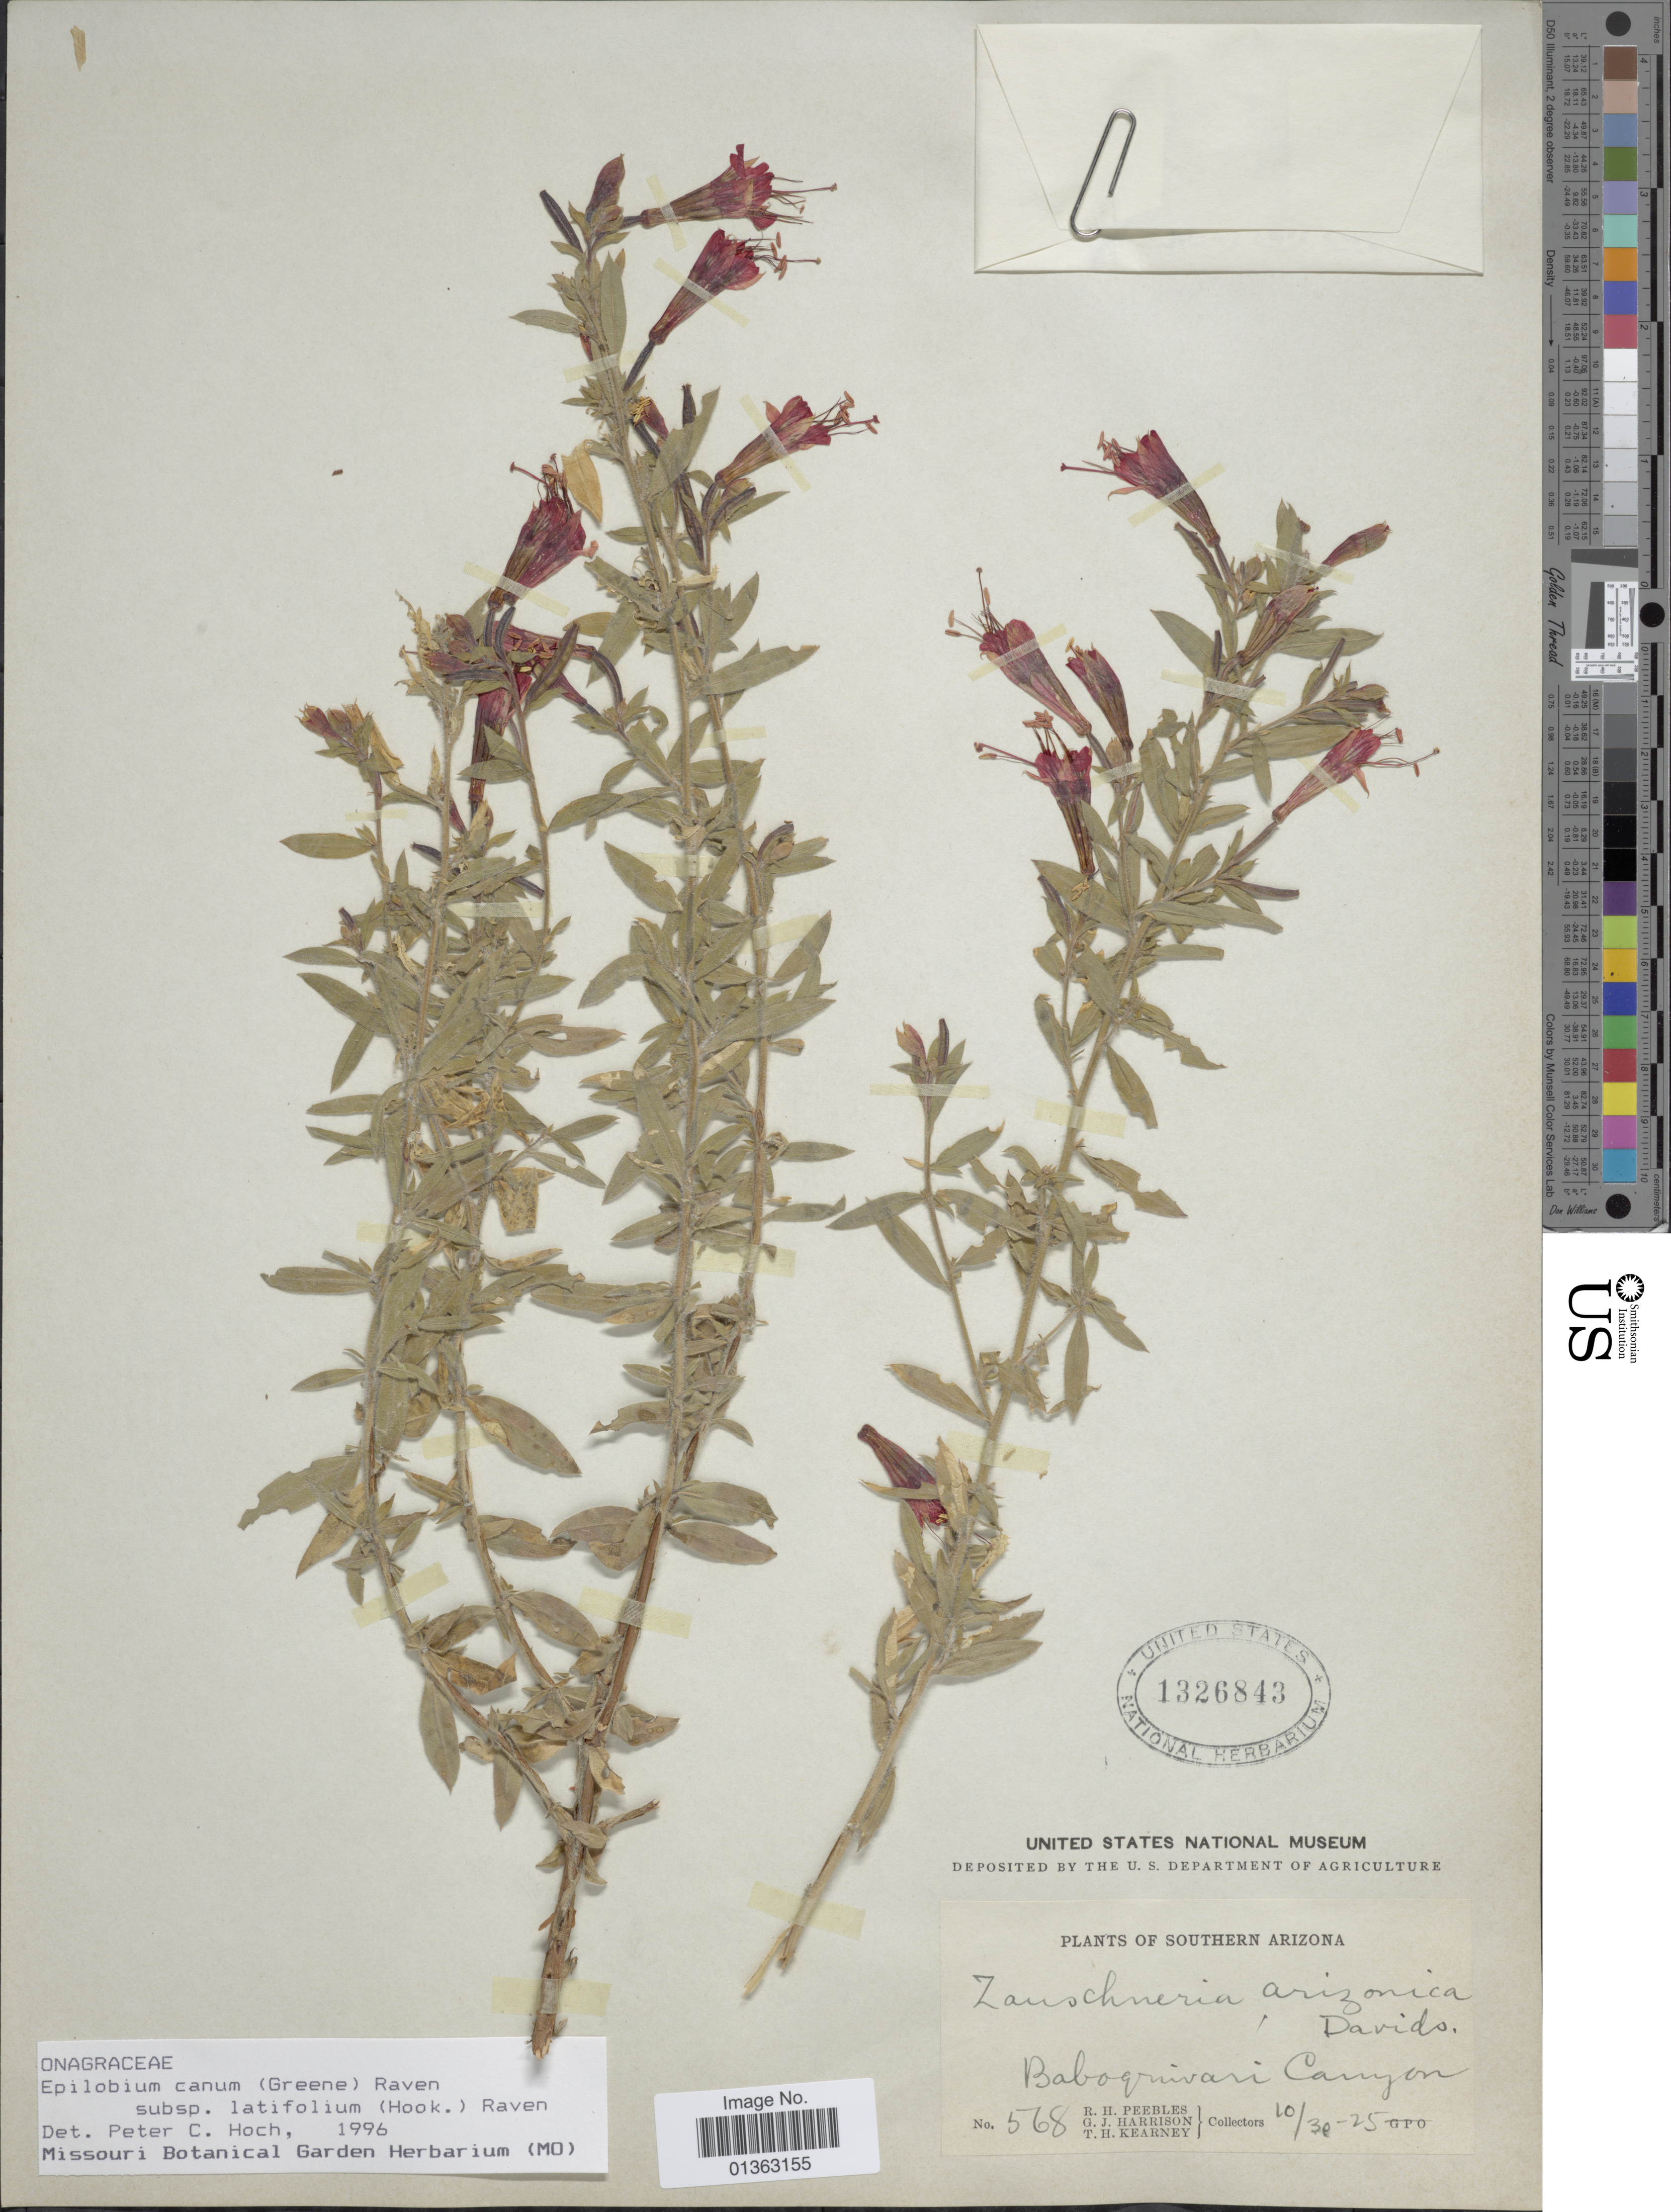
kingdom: Plantae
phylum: Tracheophyta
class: Magnoliopsida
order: Myrtales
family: Onagraceae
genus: Epilobium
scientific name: Epilobium canum subsp. latifolium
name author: (Hook.) P.H. Raven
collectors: R. H. Peebles, G. J. Harrison & T. H. Kearney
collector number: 568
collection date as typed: Transcribed d/m/y: 30/10/25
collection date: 1925-10-30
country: United States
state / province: Arizona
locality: Baboquivari Canyon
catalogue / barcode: US 1326843